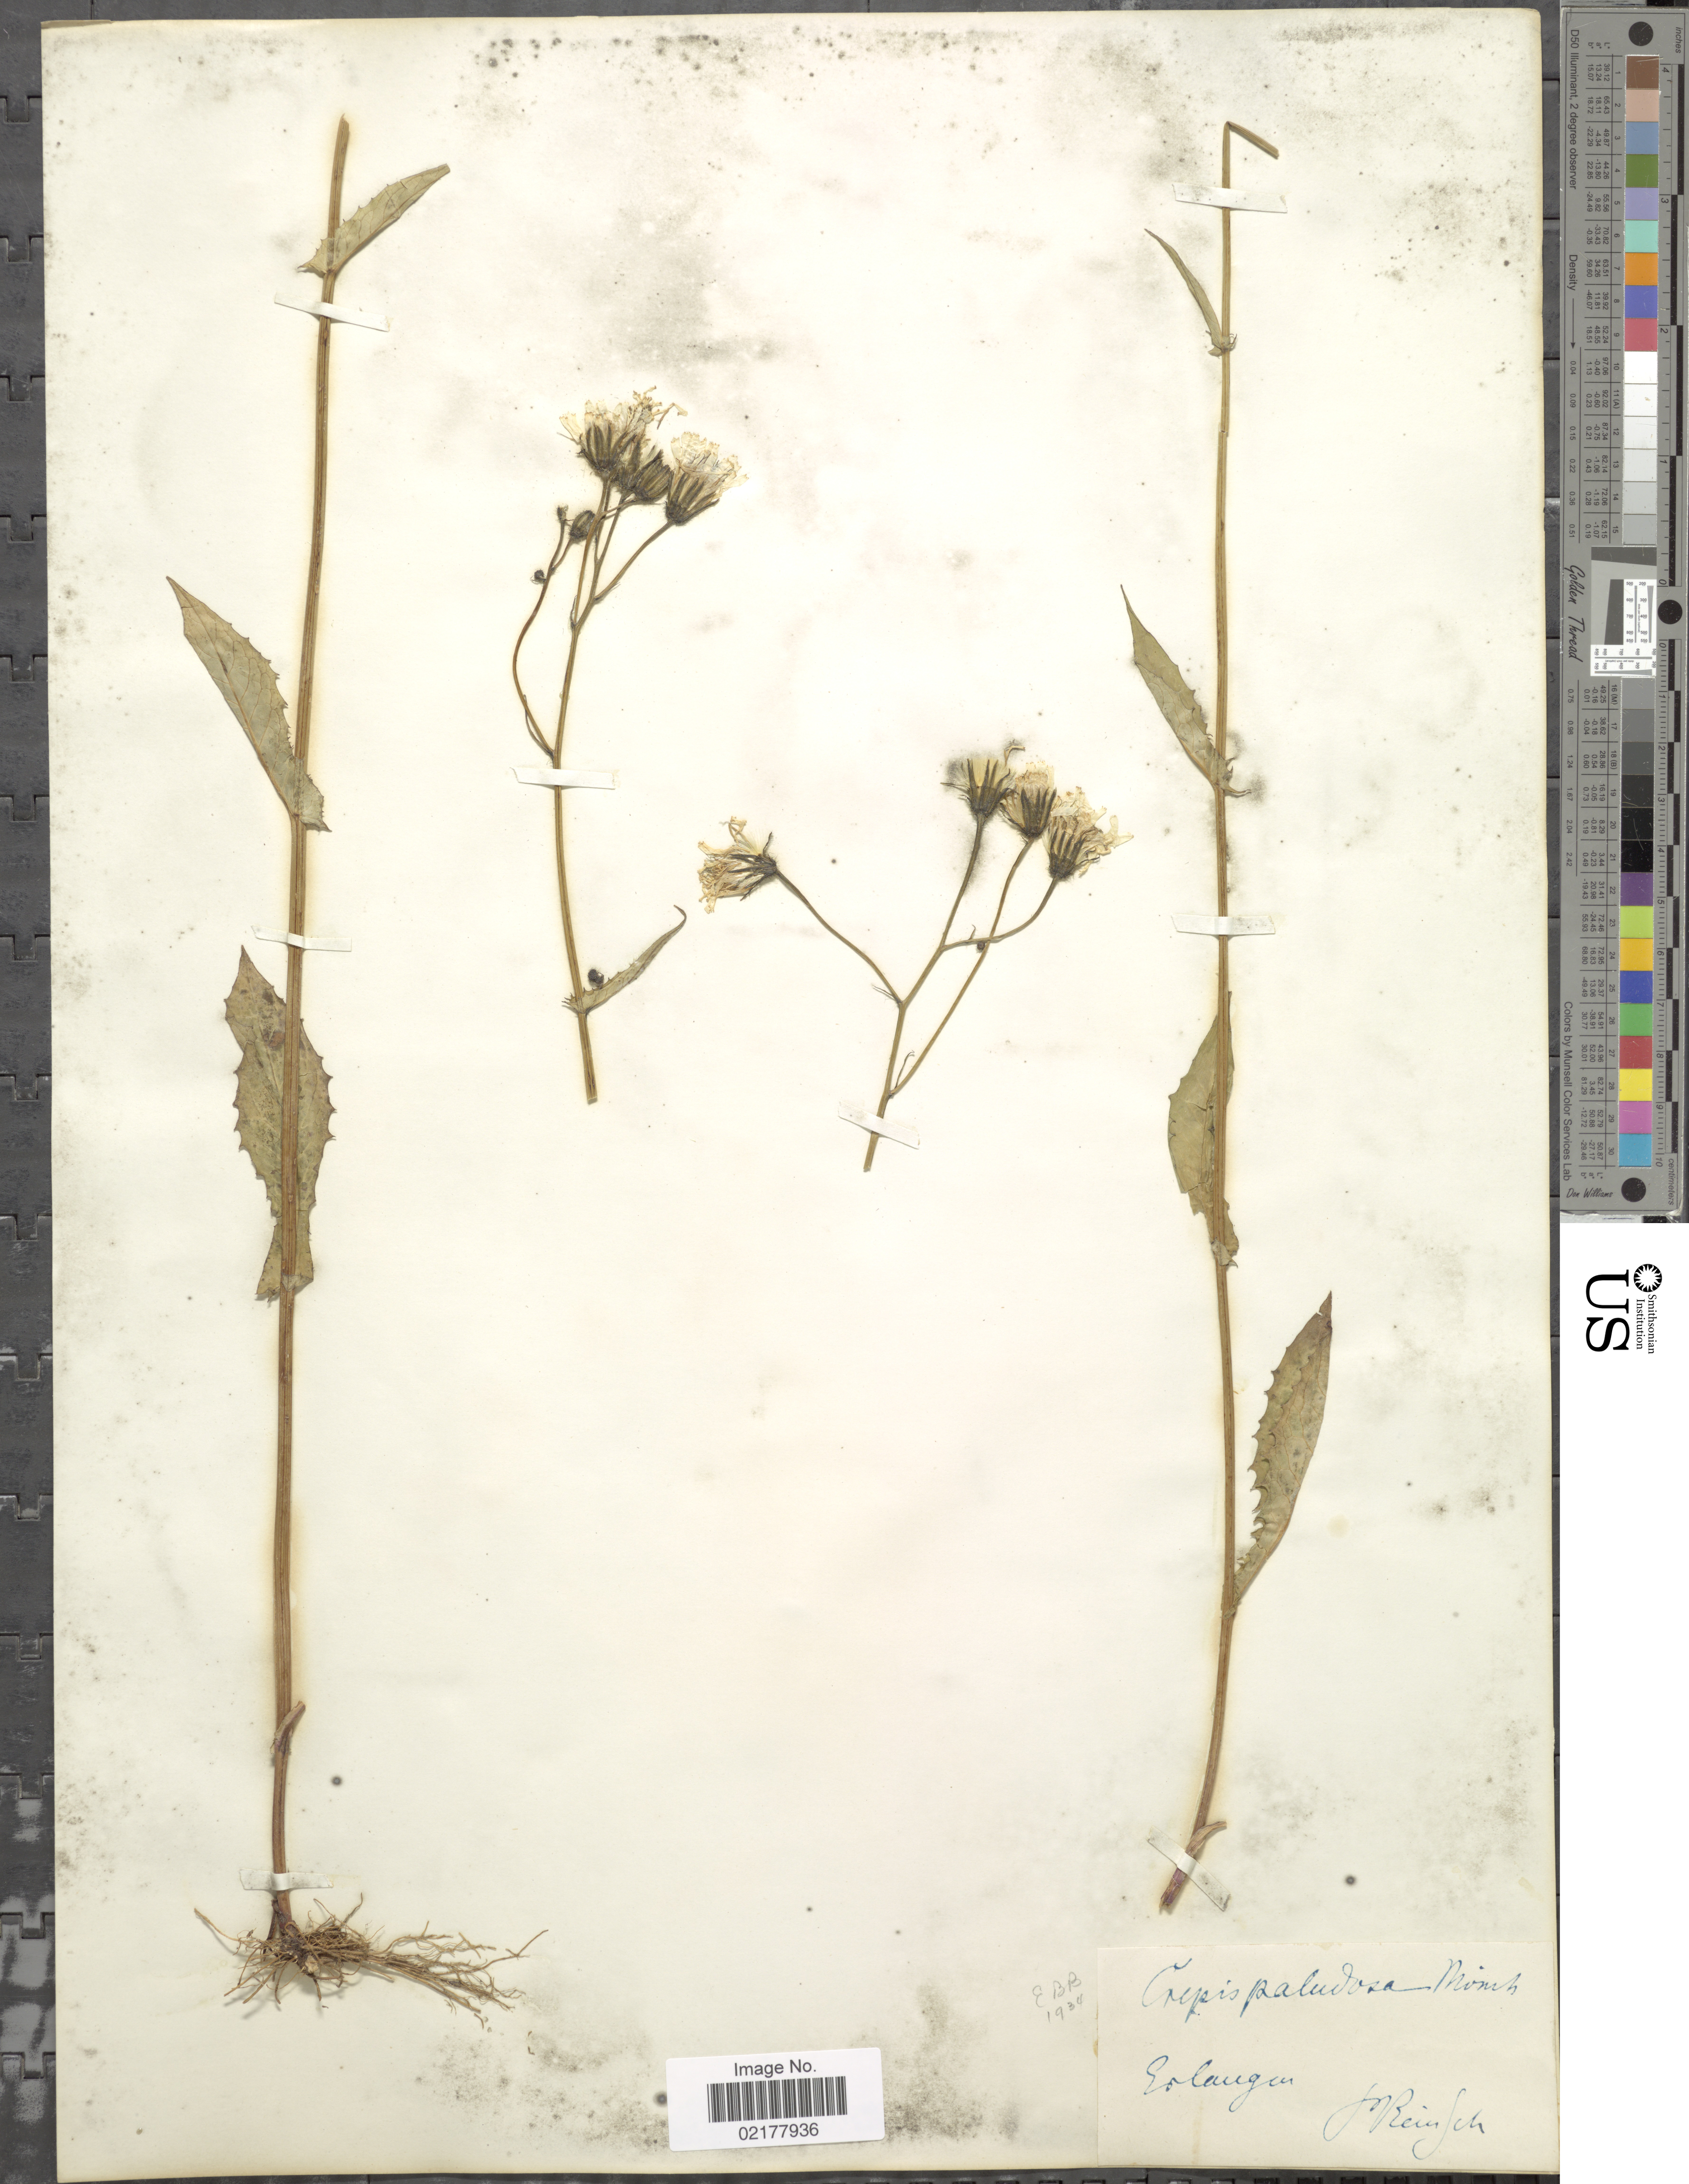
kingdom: Plantae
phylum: Tracheophyta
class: Magnoliopsida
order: Asterales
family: Asteraceae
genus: Crepis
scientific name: Crepis paludosa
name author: (L.) Moench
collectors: P. Reinsch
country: Germany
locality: Erlangen